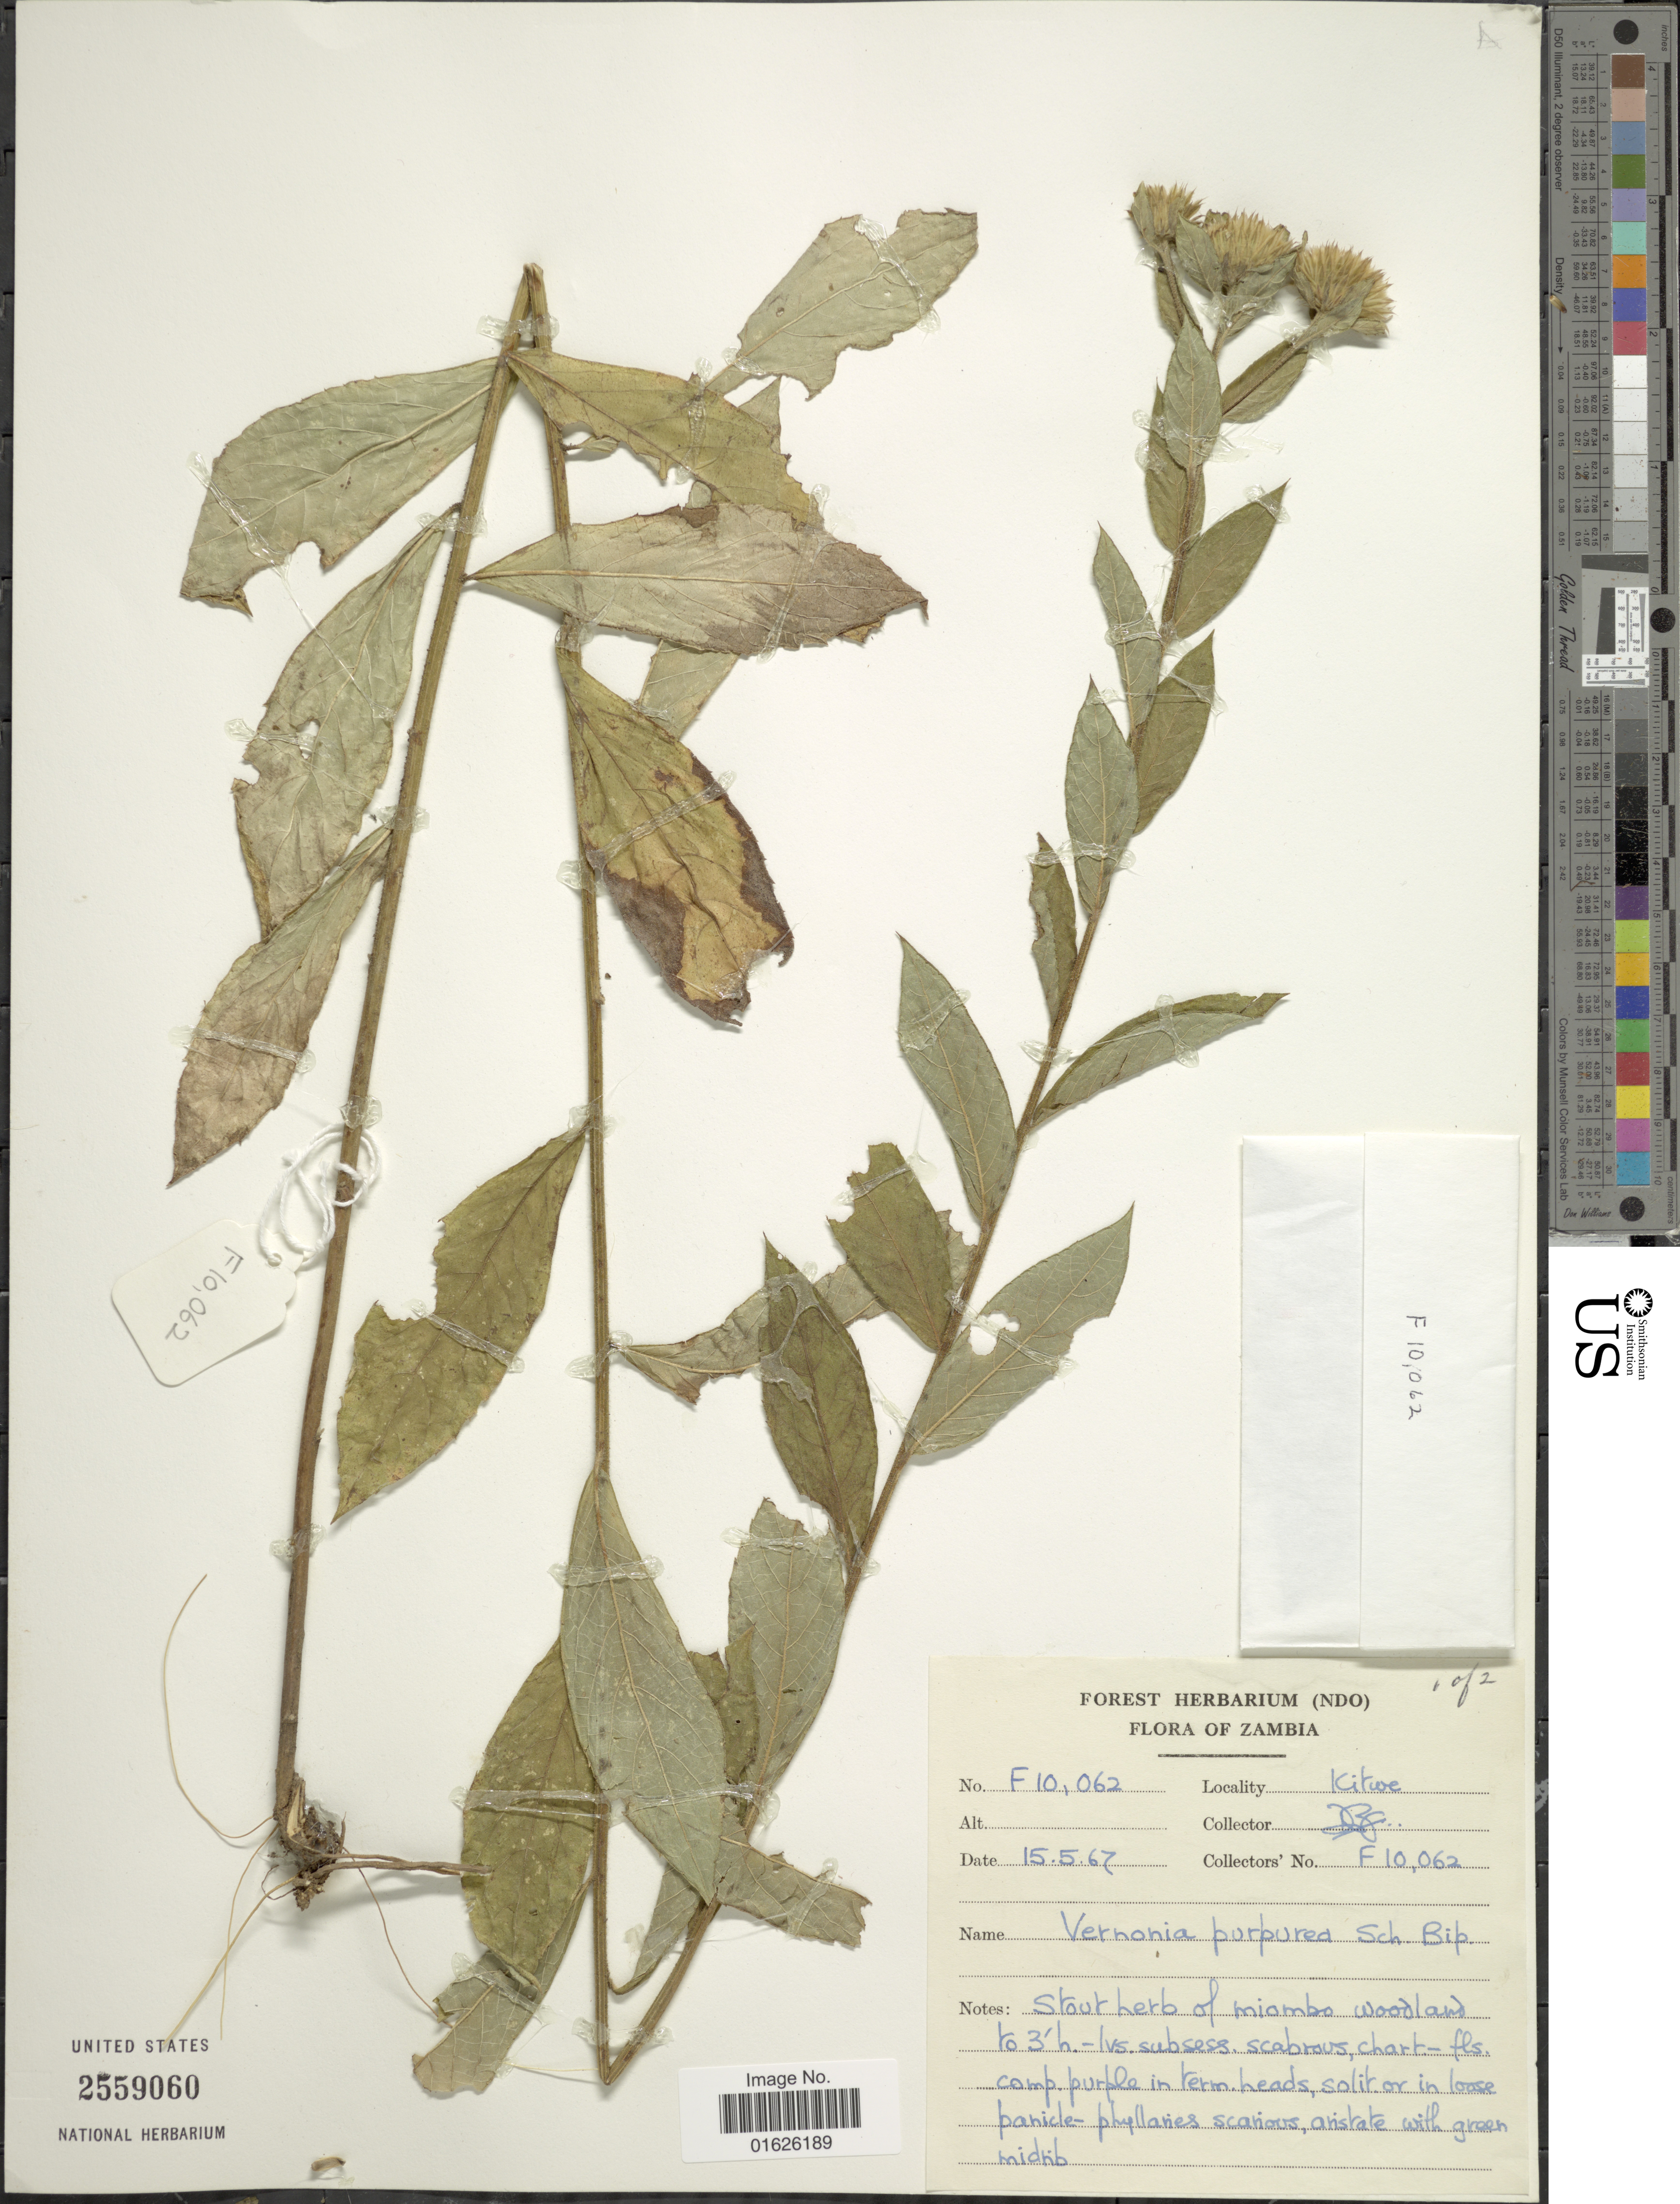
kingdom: Plantae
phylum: Tracheophyta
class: Magnoliopsida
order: Asterales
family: Asteraceae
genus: Linzia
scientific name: Linzia purpurea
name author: (Sch. Bip. ex Walp.) Isawumi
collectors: D. B. Fanshawe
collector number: F 10062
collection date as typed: Transcribed d/m/y: 15/5/67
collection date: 1967-05-15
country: Zambia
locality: Kitwe.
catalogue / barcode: US 2559060